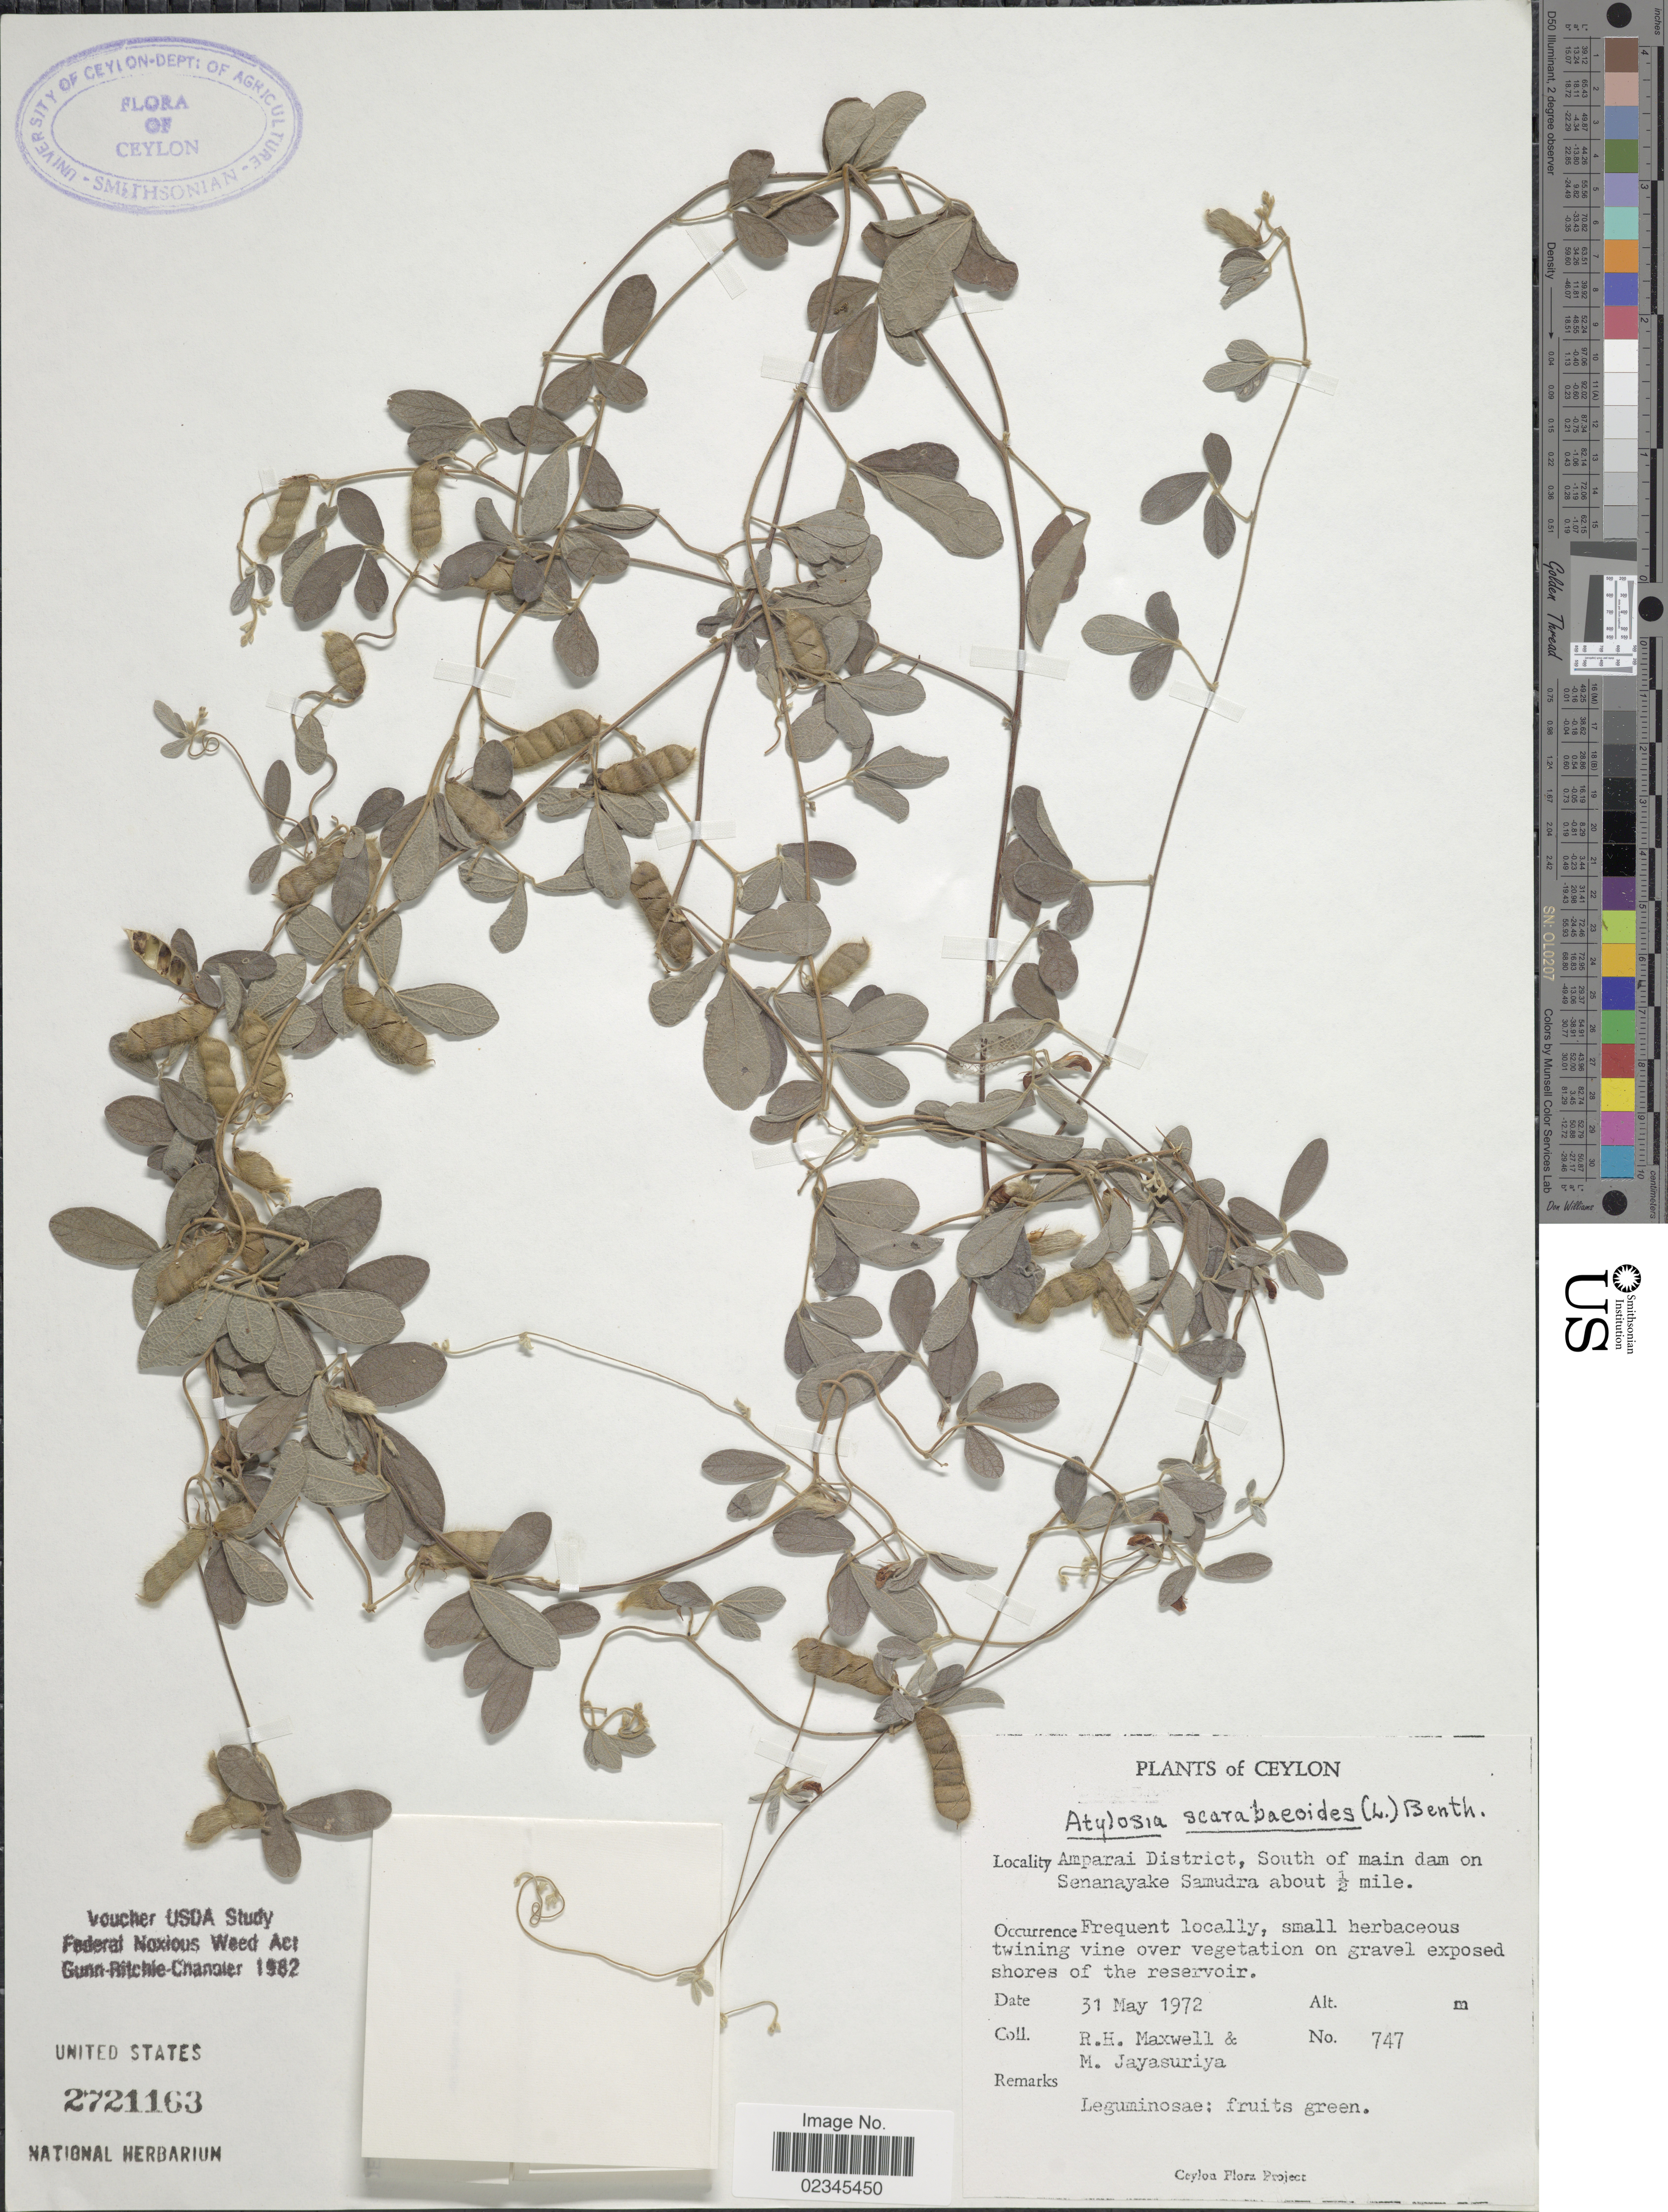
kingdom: Plantae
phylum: Tracheophyta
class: Magnoliopsida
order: Fabales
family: Fabaceae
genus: Cajanus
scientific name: Cajanus scarabaeoides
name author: (L.) Thou. ex Graham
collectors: R. Maxwell & M. Jayasuriya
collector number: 747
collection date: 1972-05-31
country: Sri Lanka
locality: Ceylon. Amparai District, South of main dam on Senanayake Samudra about ½ mile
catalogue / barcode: US 2721163